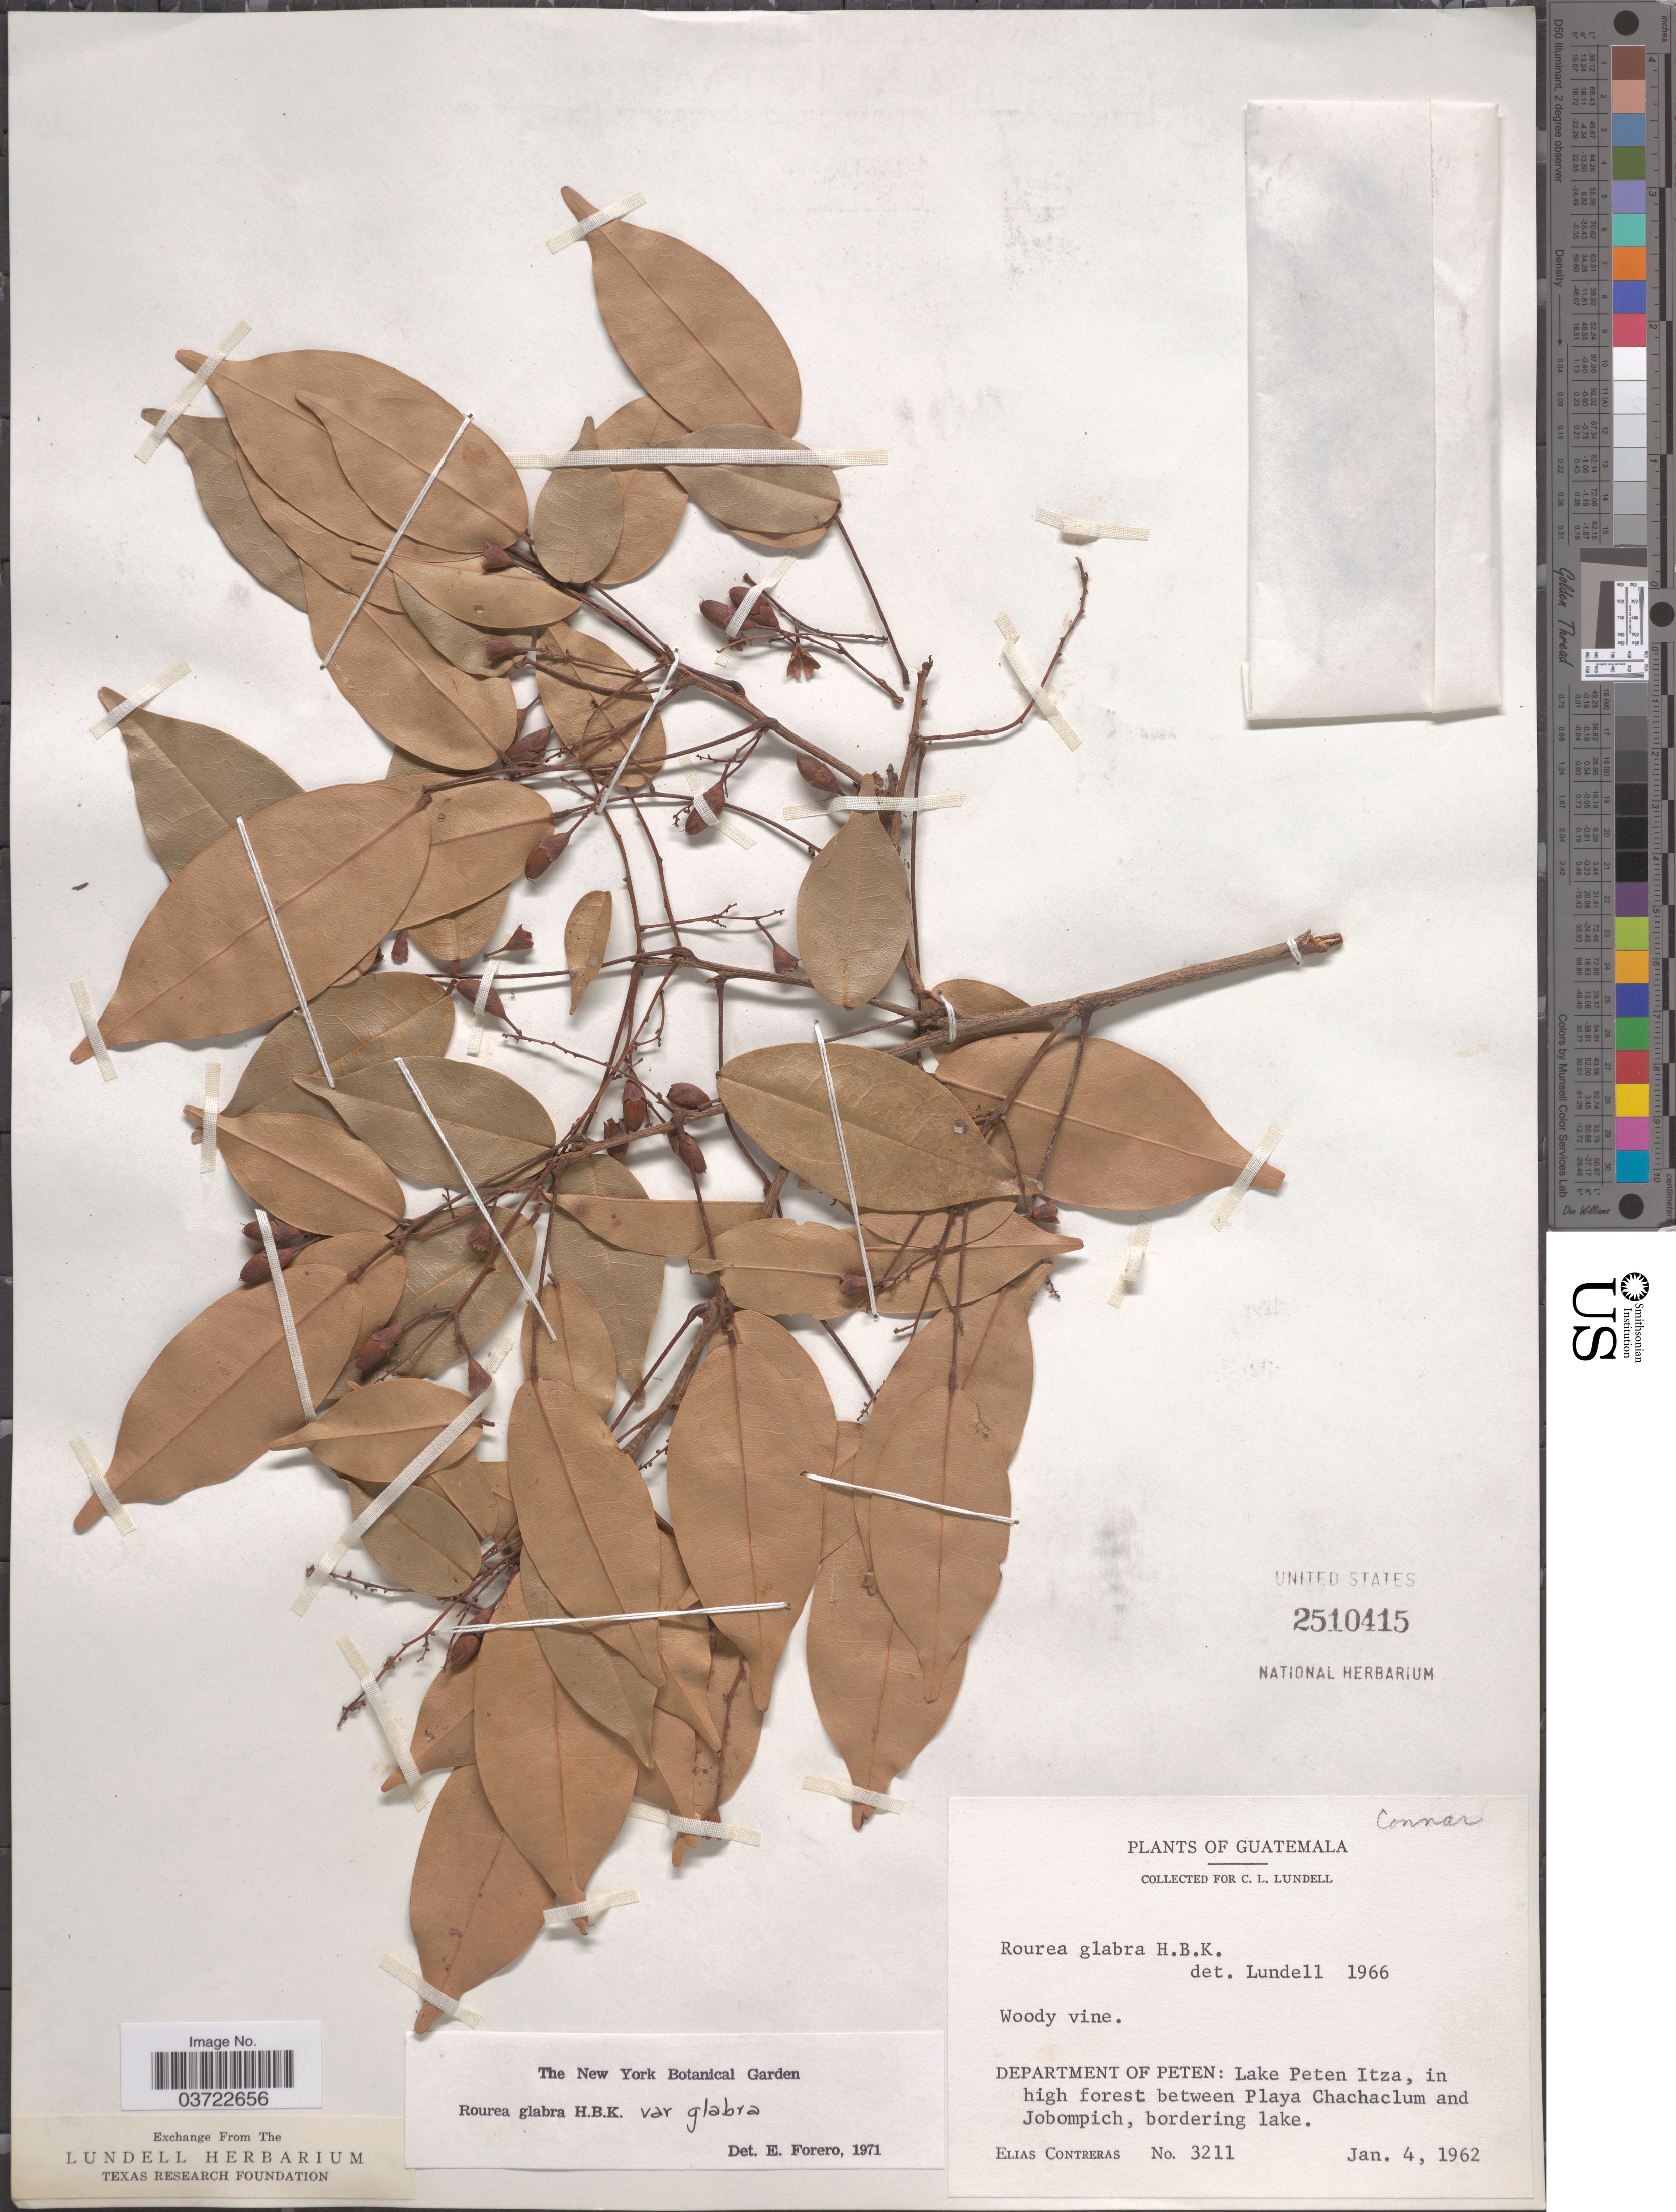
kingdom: Plantae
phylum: Tracheophyta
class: Magnoliopsida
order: Oxalidales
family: Connaraceae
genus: Rourea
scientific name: Rourea glabra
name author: Kunth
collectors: E. Contreras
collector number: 3211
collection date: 1962-01-04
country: Guatemala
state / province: El Peten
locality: Department of Peten: Lake Peten Itza, in high forest between Playa Chachaclum and Jobompich, bordering lake.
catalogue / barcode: US 2510415